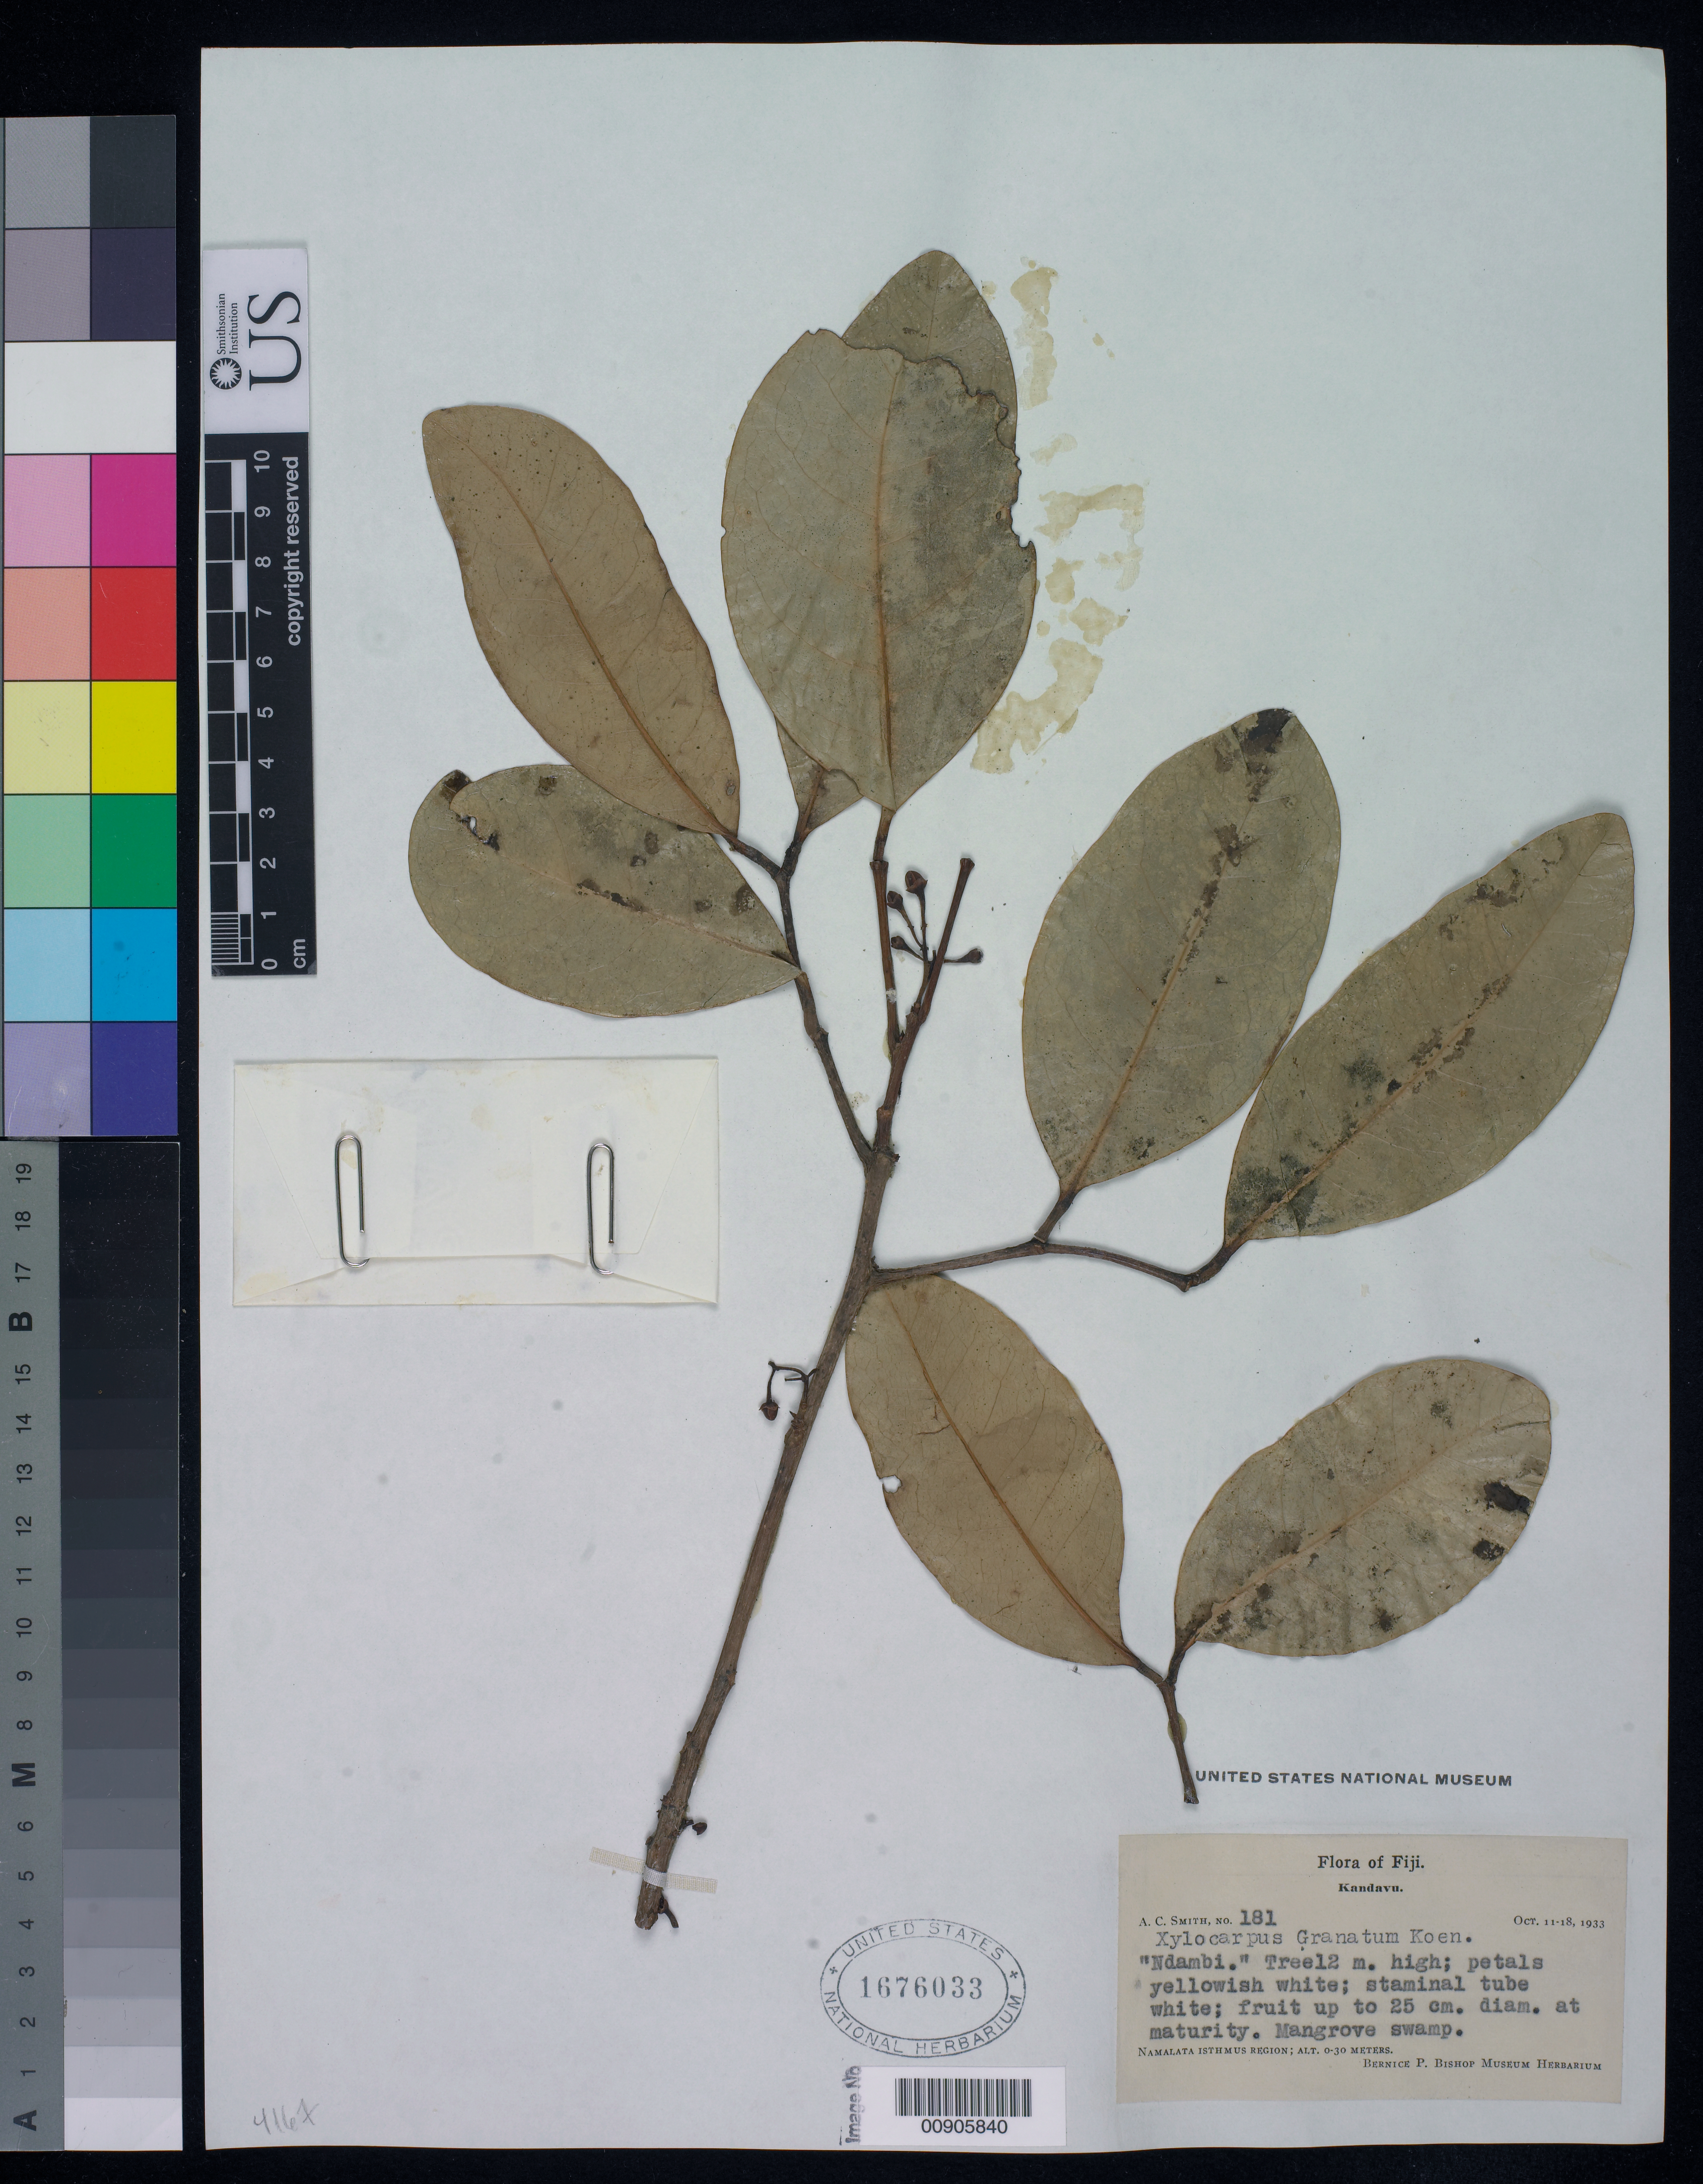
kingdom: Plantae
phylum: Tracheophyta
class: Magnoliopsida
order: Sapindales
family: Meliaceae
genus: Xylocarpus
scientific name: Xylocarpus granatum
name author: J. Koenig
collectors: C. A. Smith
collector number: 181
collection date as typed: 11 Oct 1933 to 18 Oct 1933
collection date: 1933-10-11/1933-10-18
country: Fiji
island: Kadavu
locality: Kamalata Isthmus region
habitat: mangrove swamp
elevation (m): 0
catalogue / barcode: US 1676033